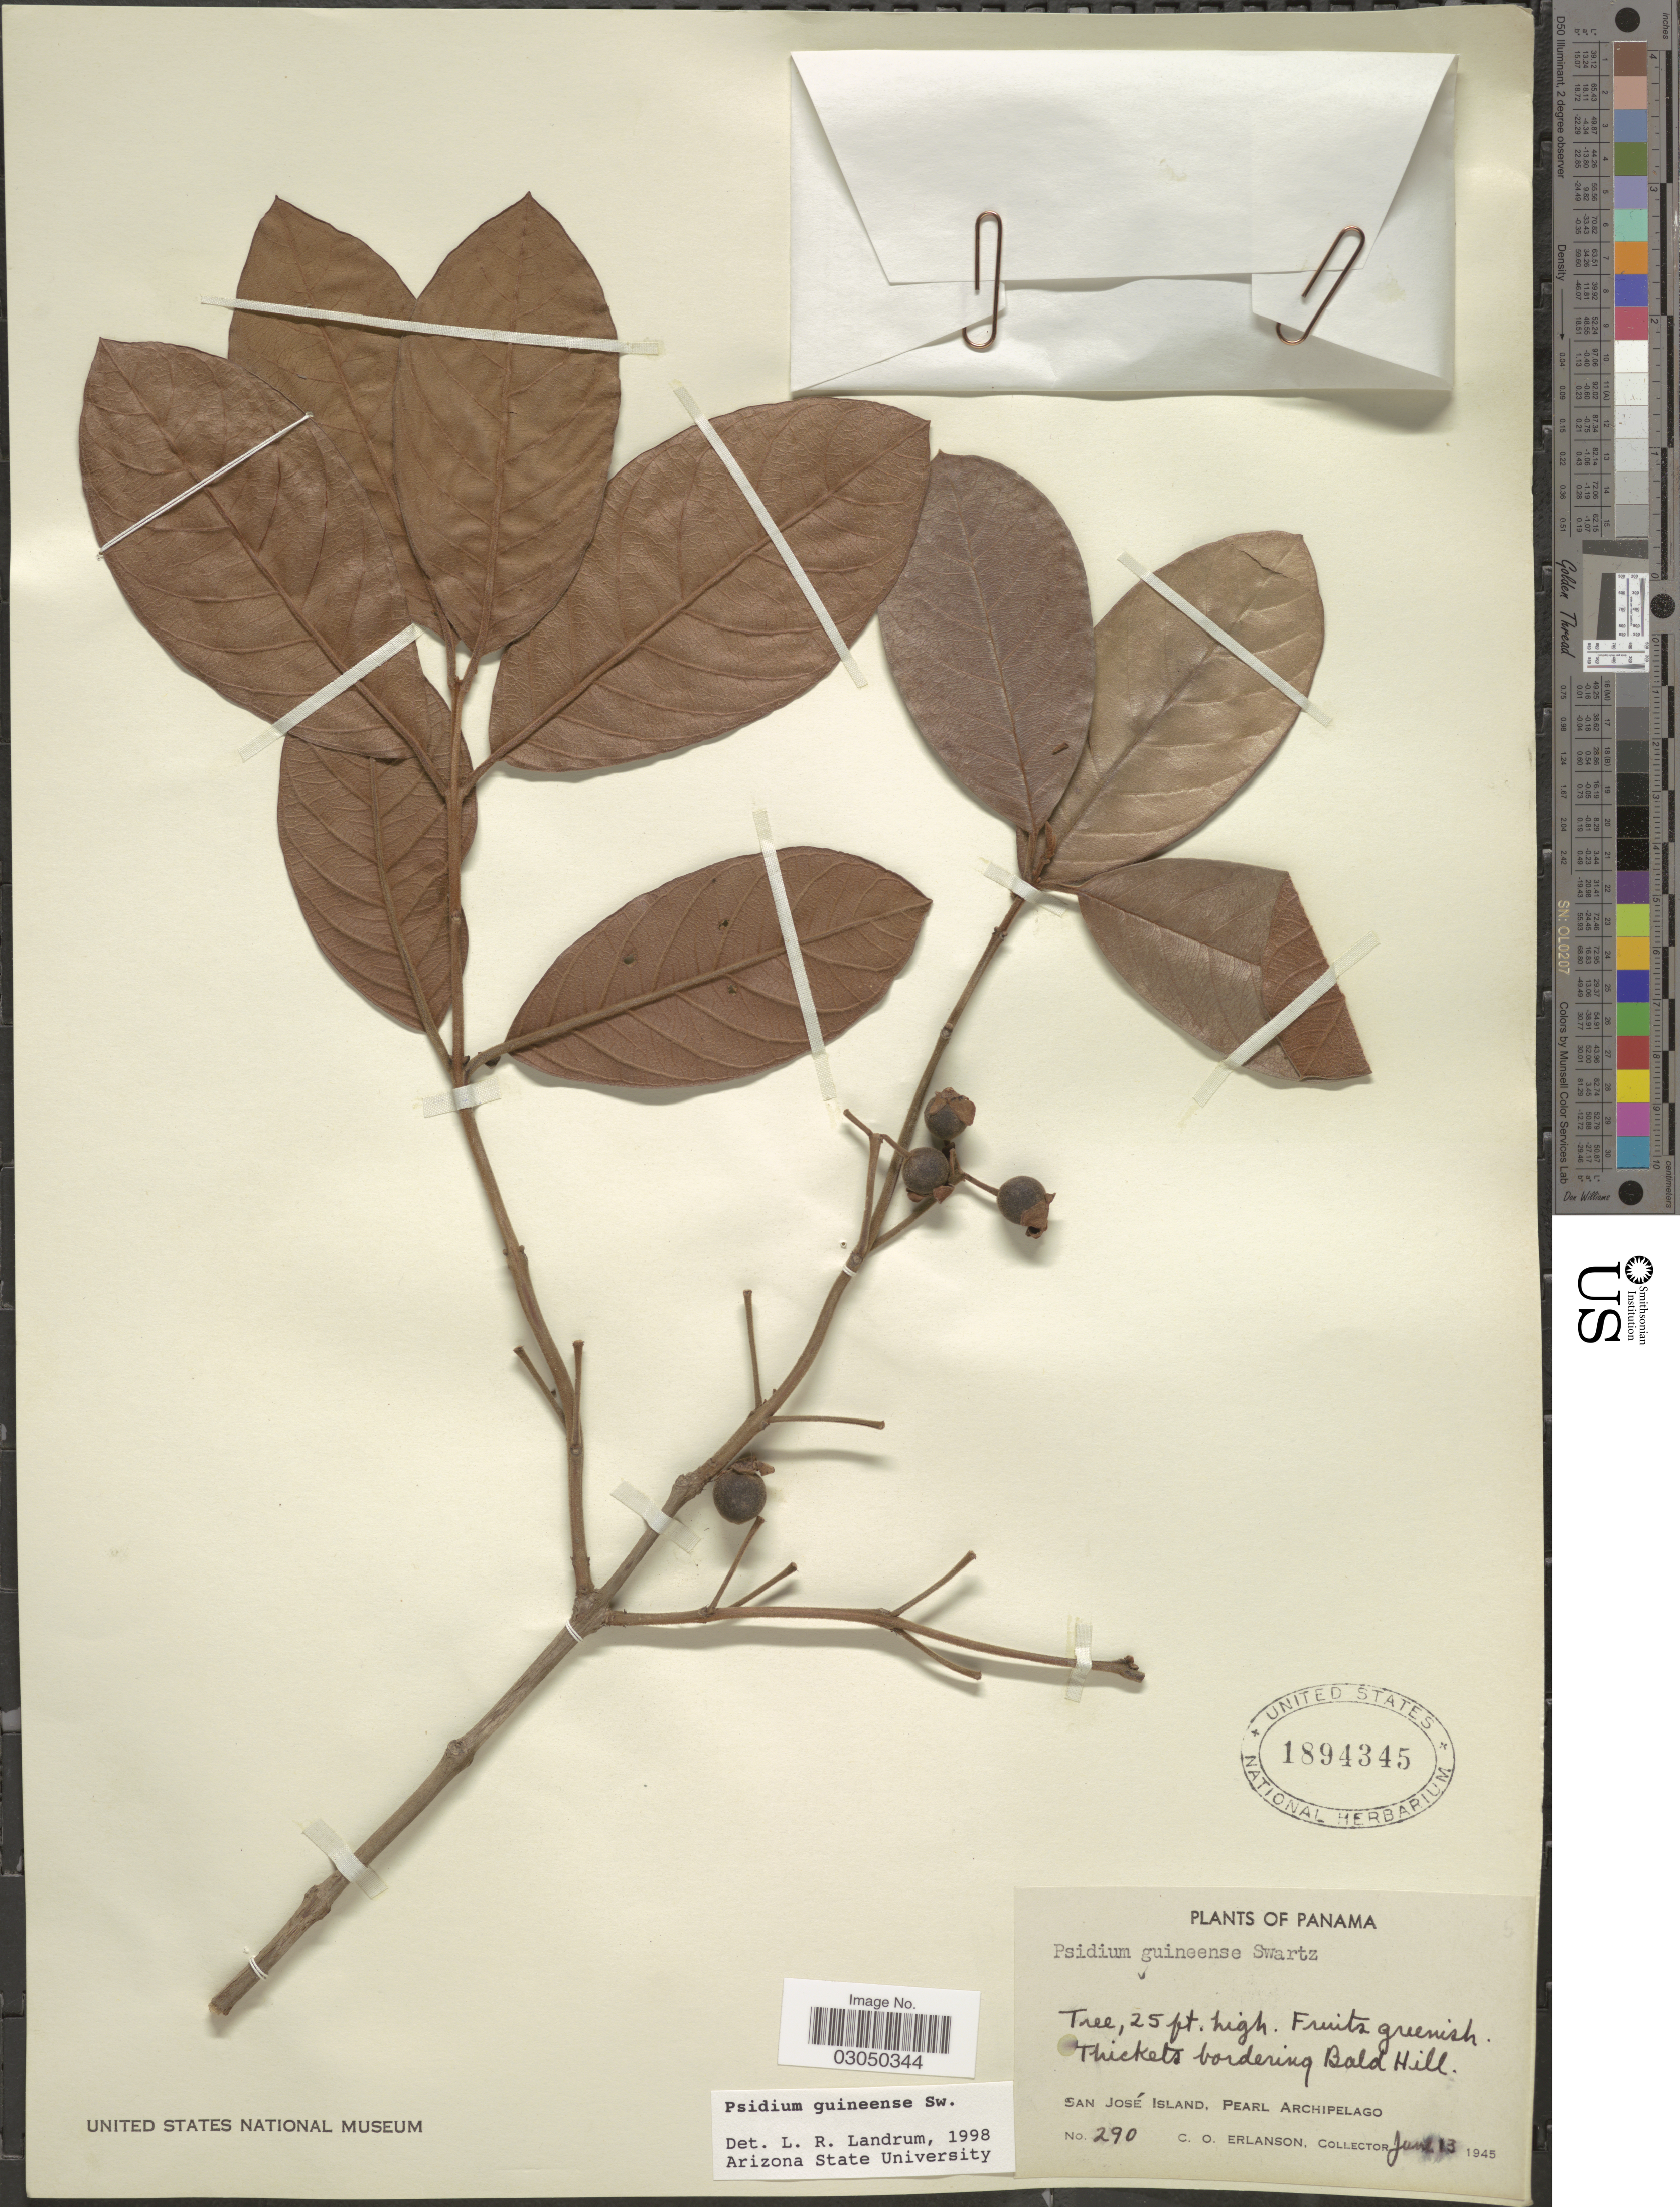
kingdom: Plantae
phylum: Tracheophyta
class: Magnoliopsida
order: Myrtales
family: Myrtaceae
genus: Psidium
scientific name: Psidium guineense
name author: Sw.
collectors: C. O. Erlanson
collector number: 290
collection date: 1945-06-13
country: Panama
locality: Thickets bordering Bald Hill. San José Island, Pearl Archipelago.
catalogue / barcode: US 1894345